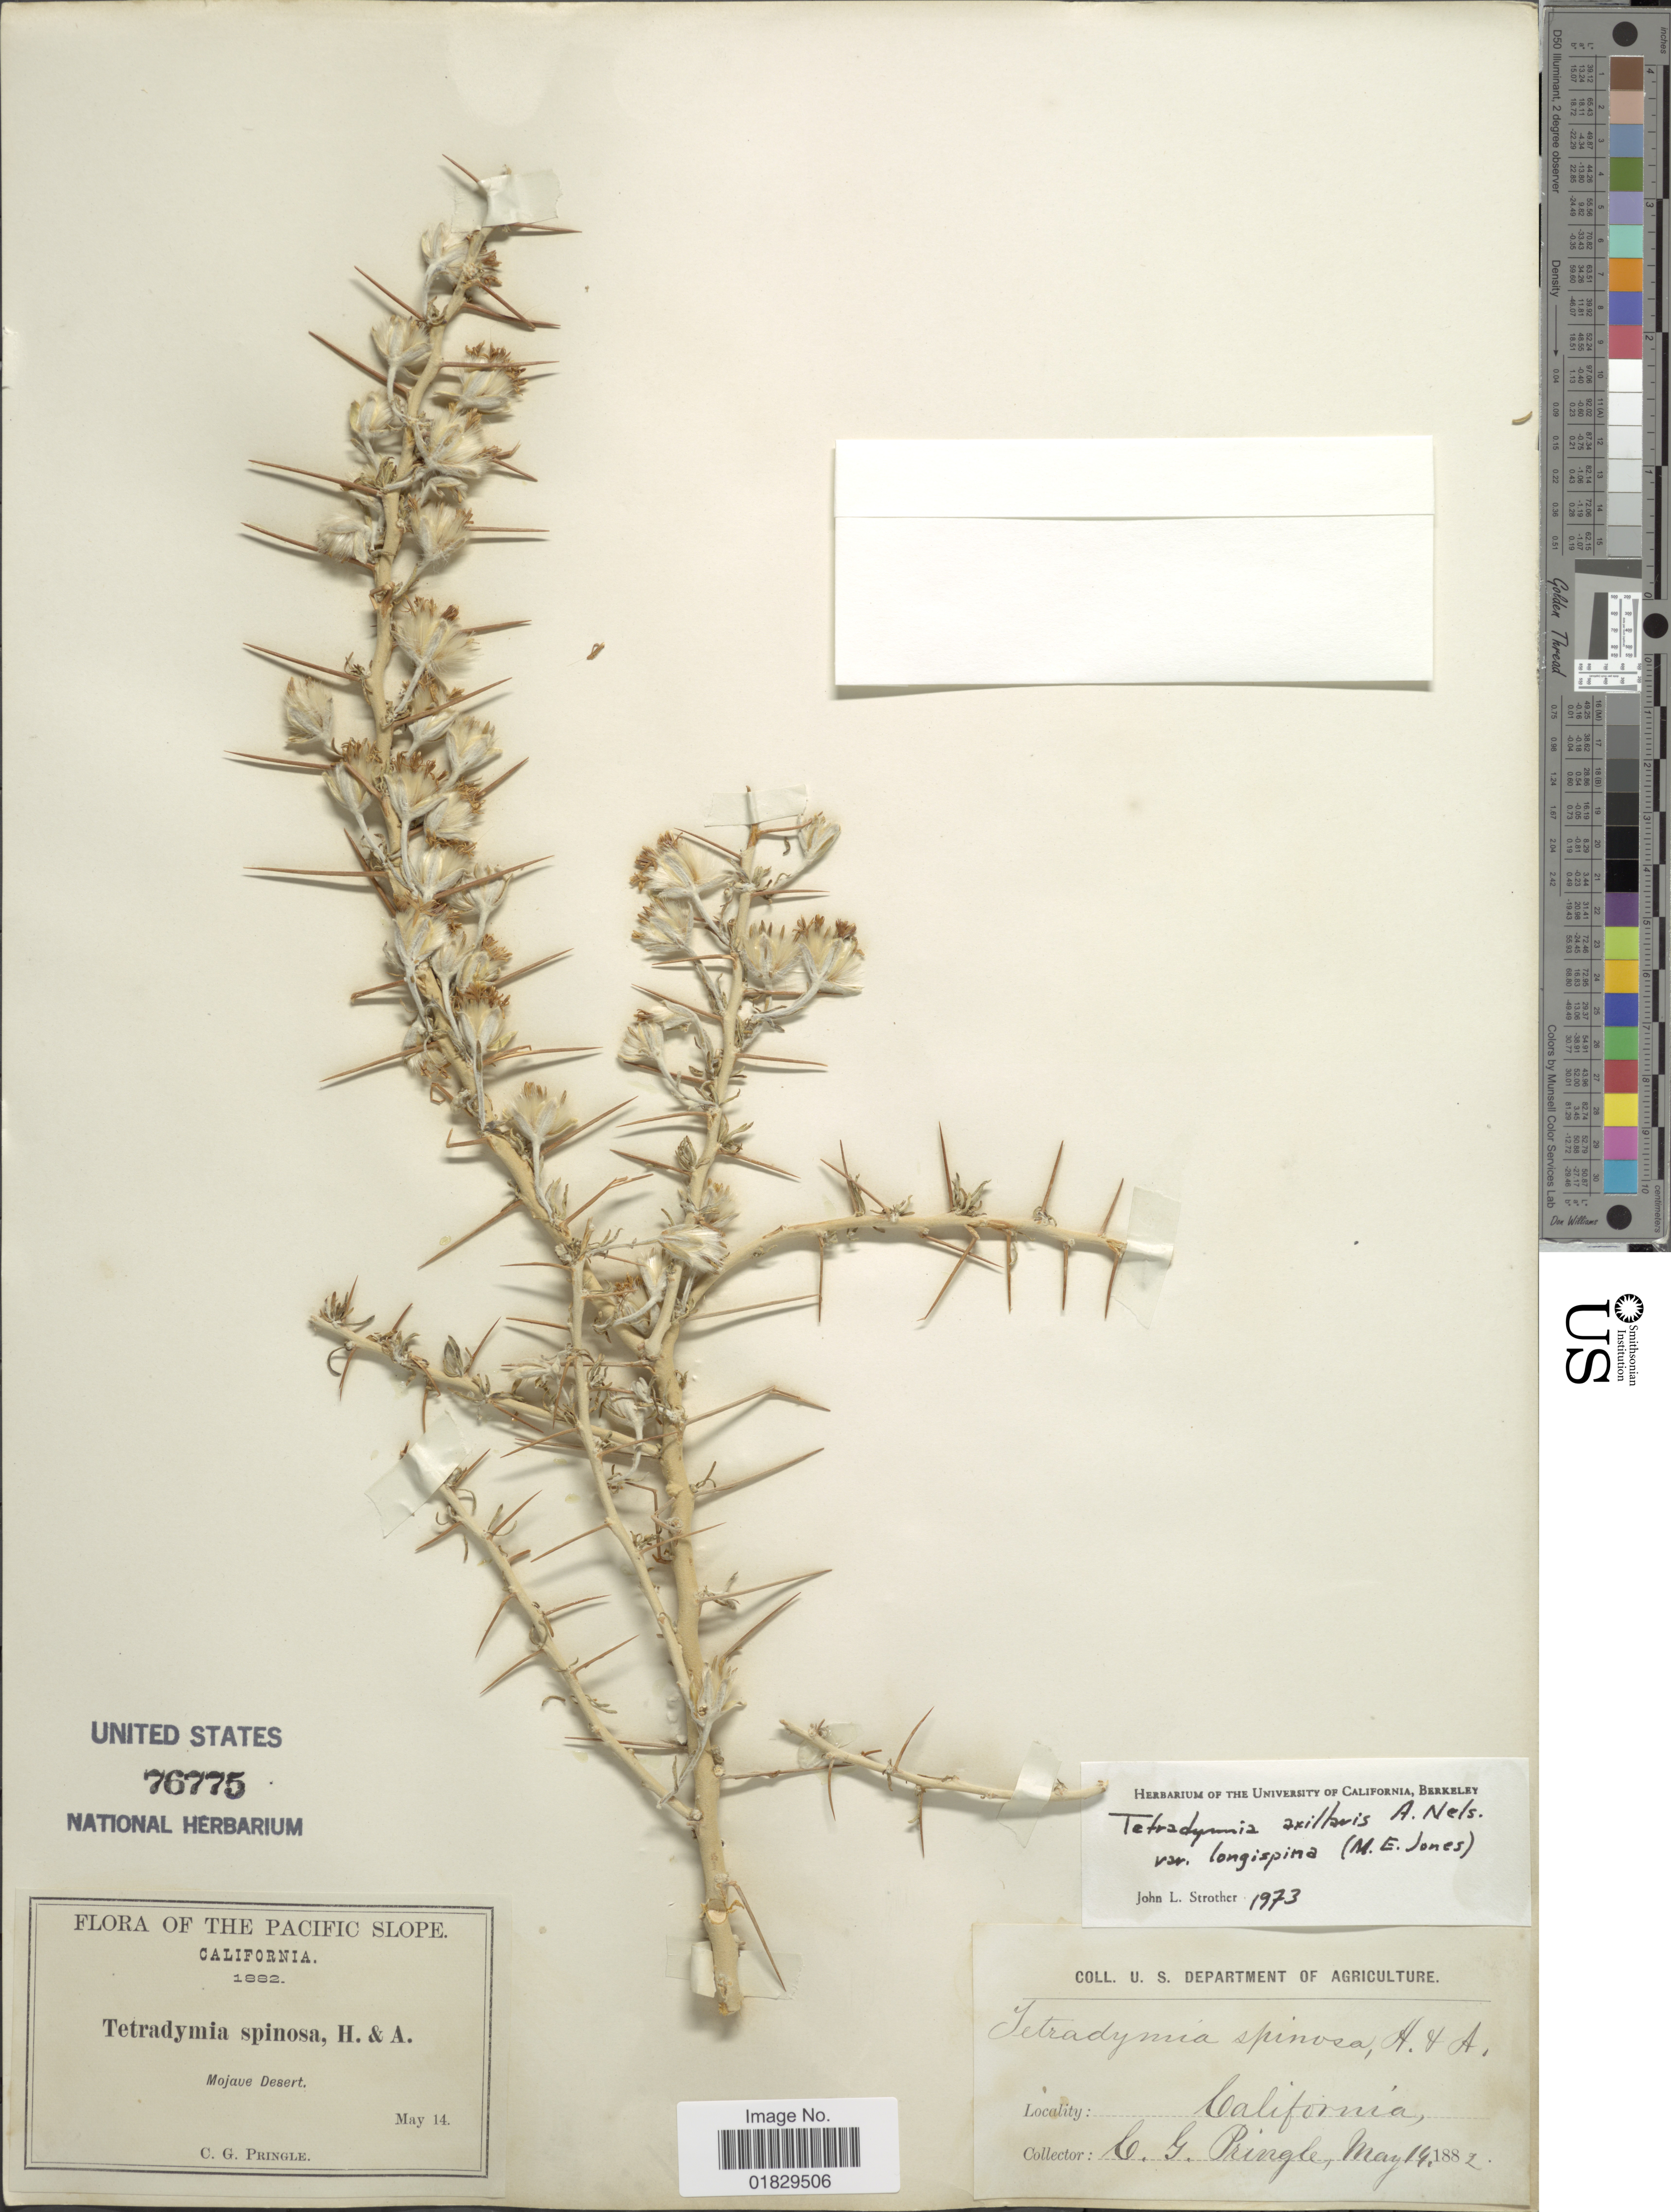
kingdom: Plantae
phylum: Tracheophyta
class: Magnoliopsida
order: Asterales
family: Asteraceae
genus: Tetradymia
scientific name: Tetradymia axillaris var. longispina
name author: (M.E. Jones) Strother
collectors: C. G. Pringle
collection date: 1882-05-14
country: United States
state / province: California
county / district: San Bernardino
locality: Pacific Slope. Mojave Desert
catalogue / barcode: US 76775